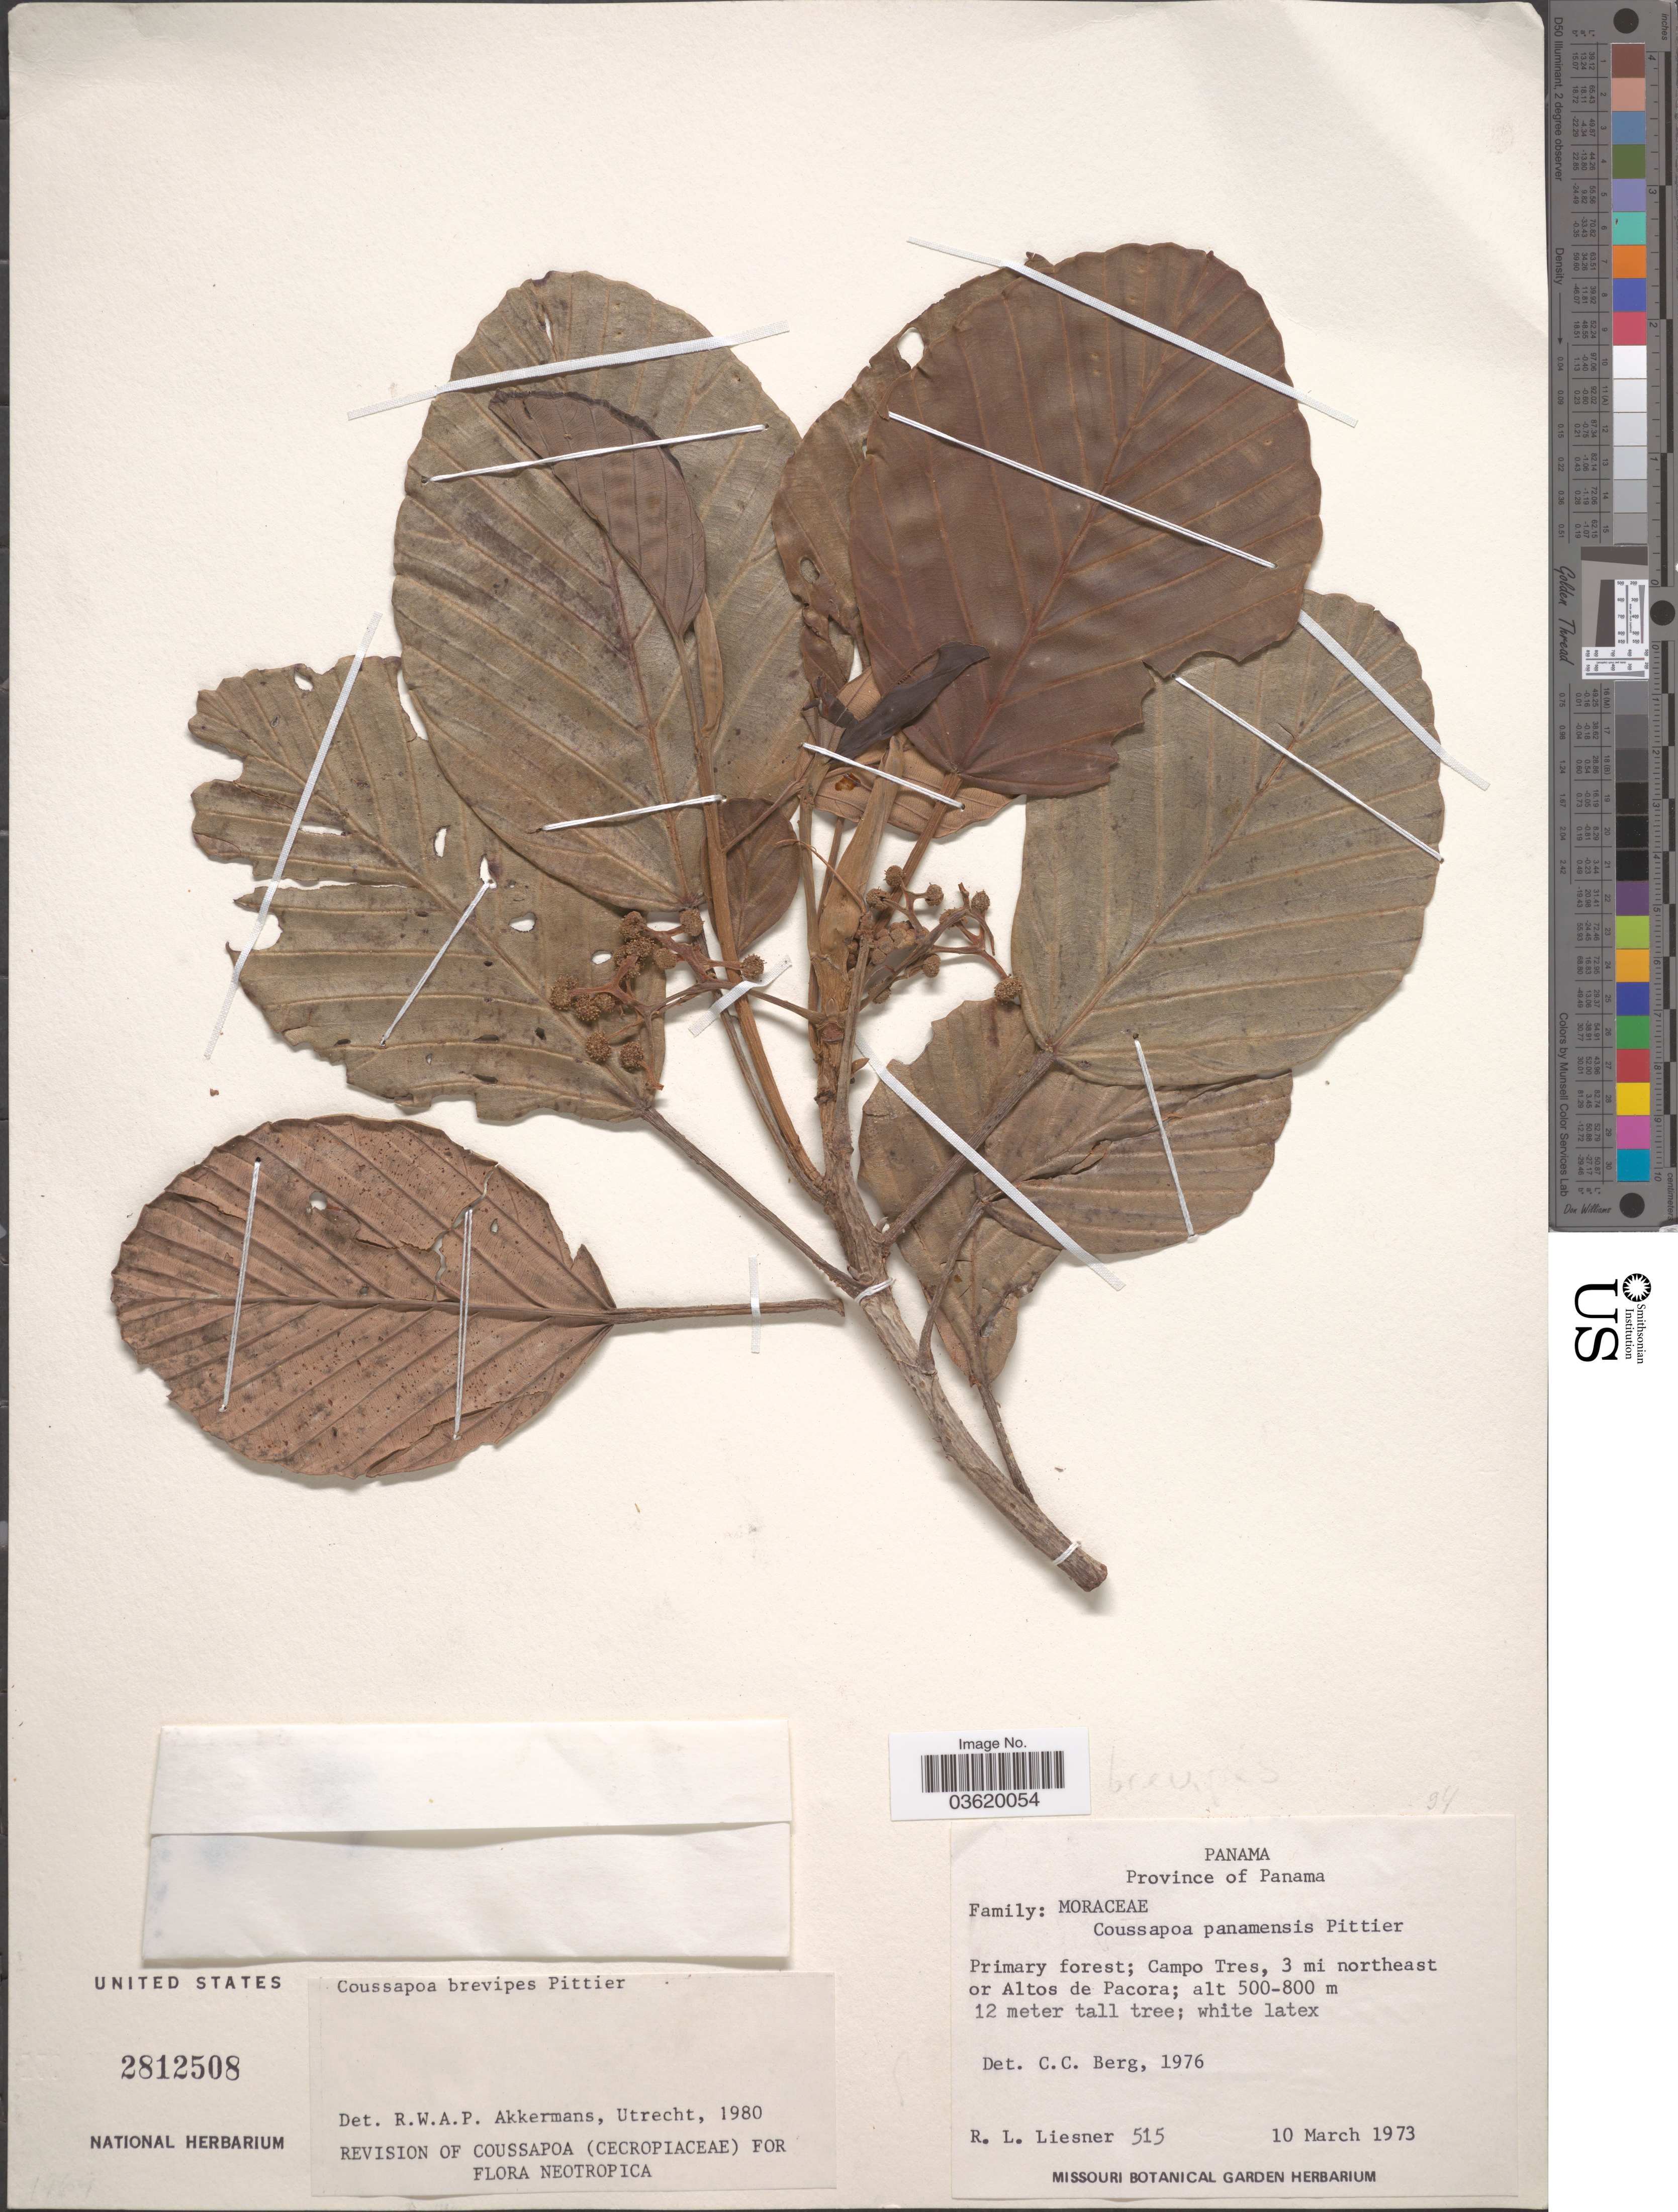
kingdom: Plantae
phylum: Tracheophyta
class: Magnoliopsida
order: Rosales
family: Urticaceae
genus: Coussapoa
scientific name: Coussapoa brevipes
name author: Pittier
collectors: R. L. Liesner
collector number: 515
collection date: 1973-03-10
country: Panama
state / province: Panamá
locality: Primary forest; Campo Tres, 3 mi northeast or Altos de Pacora.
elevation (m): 500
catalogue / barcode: US 2812508